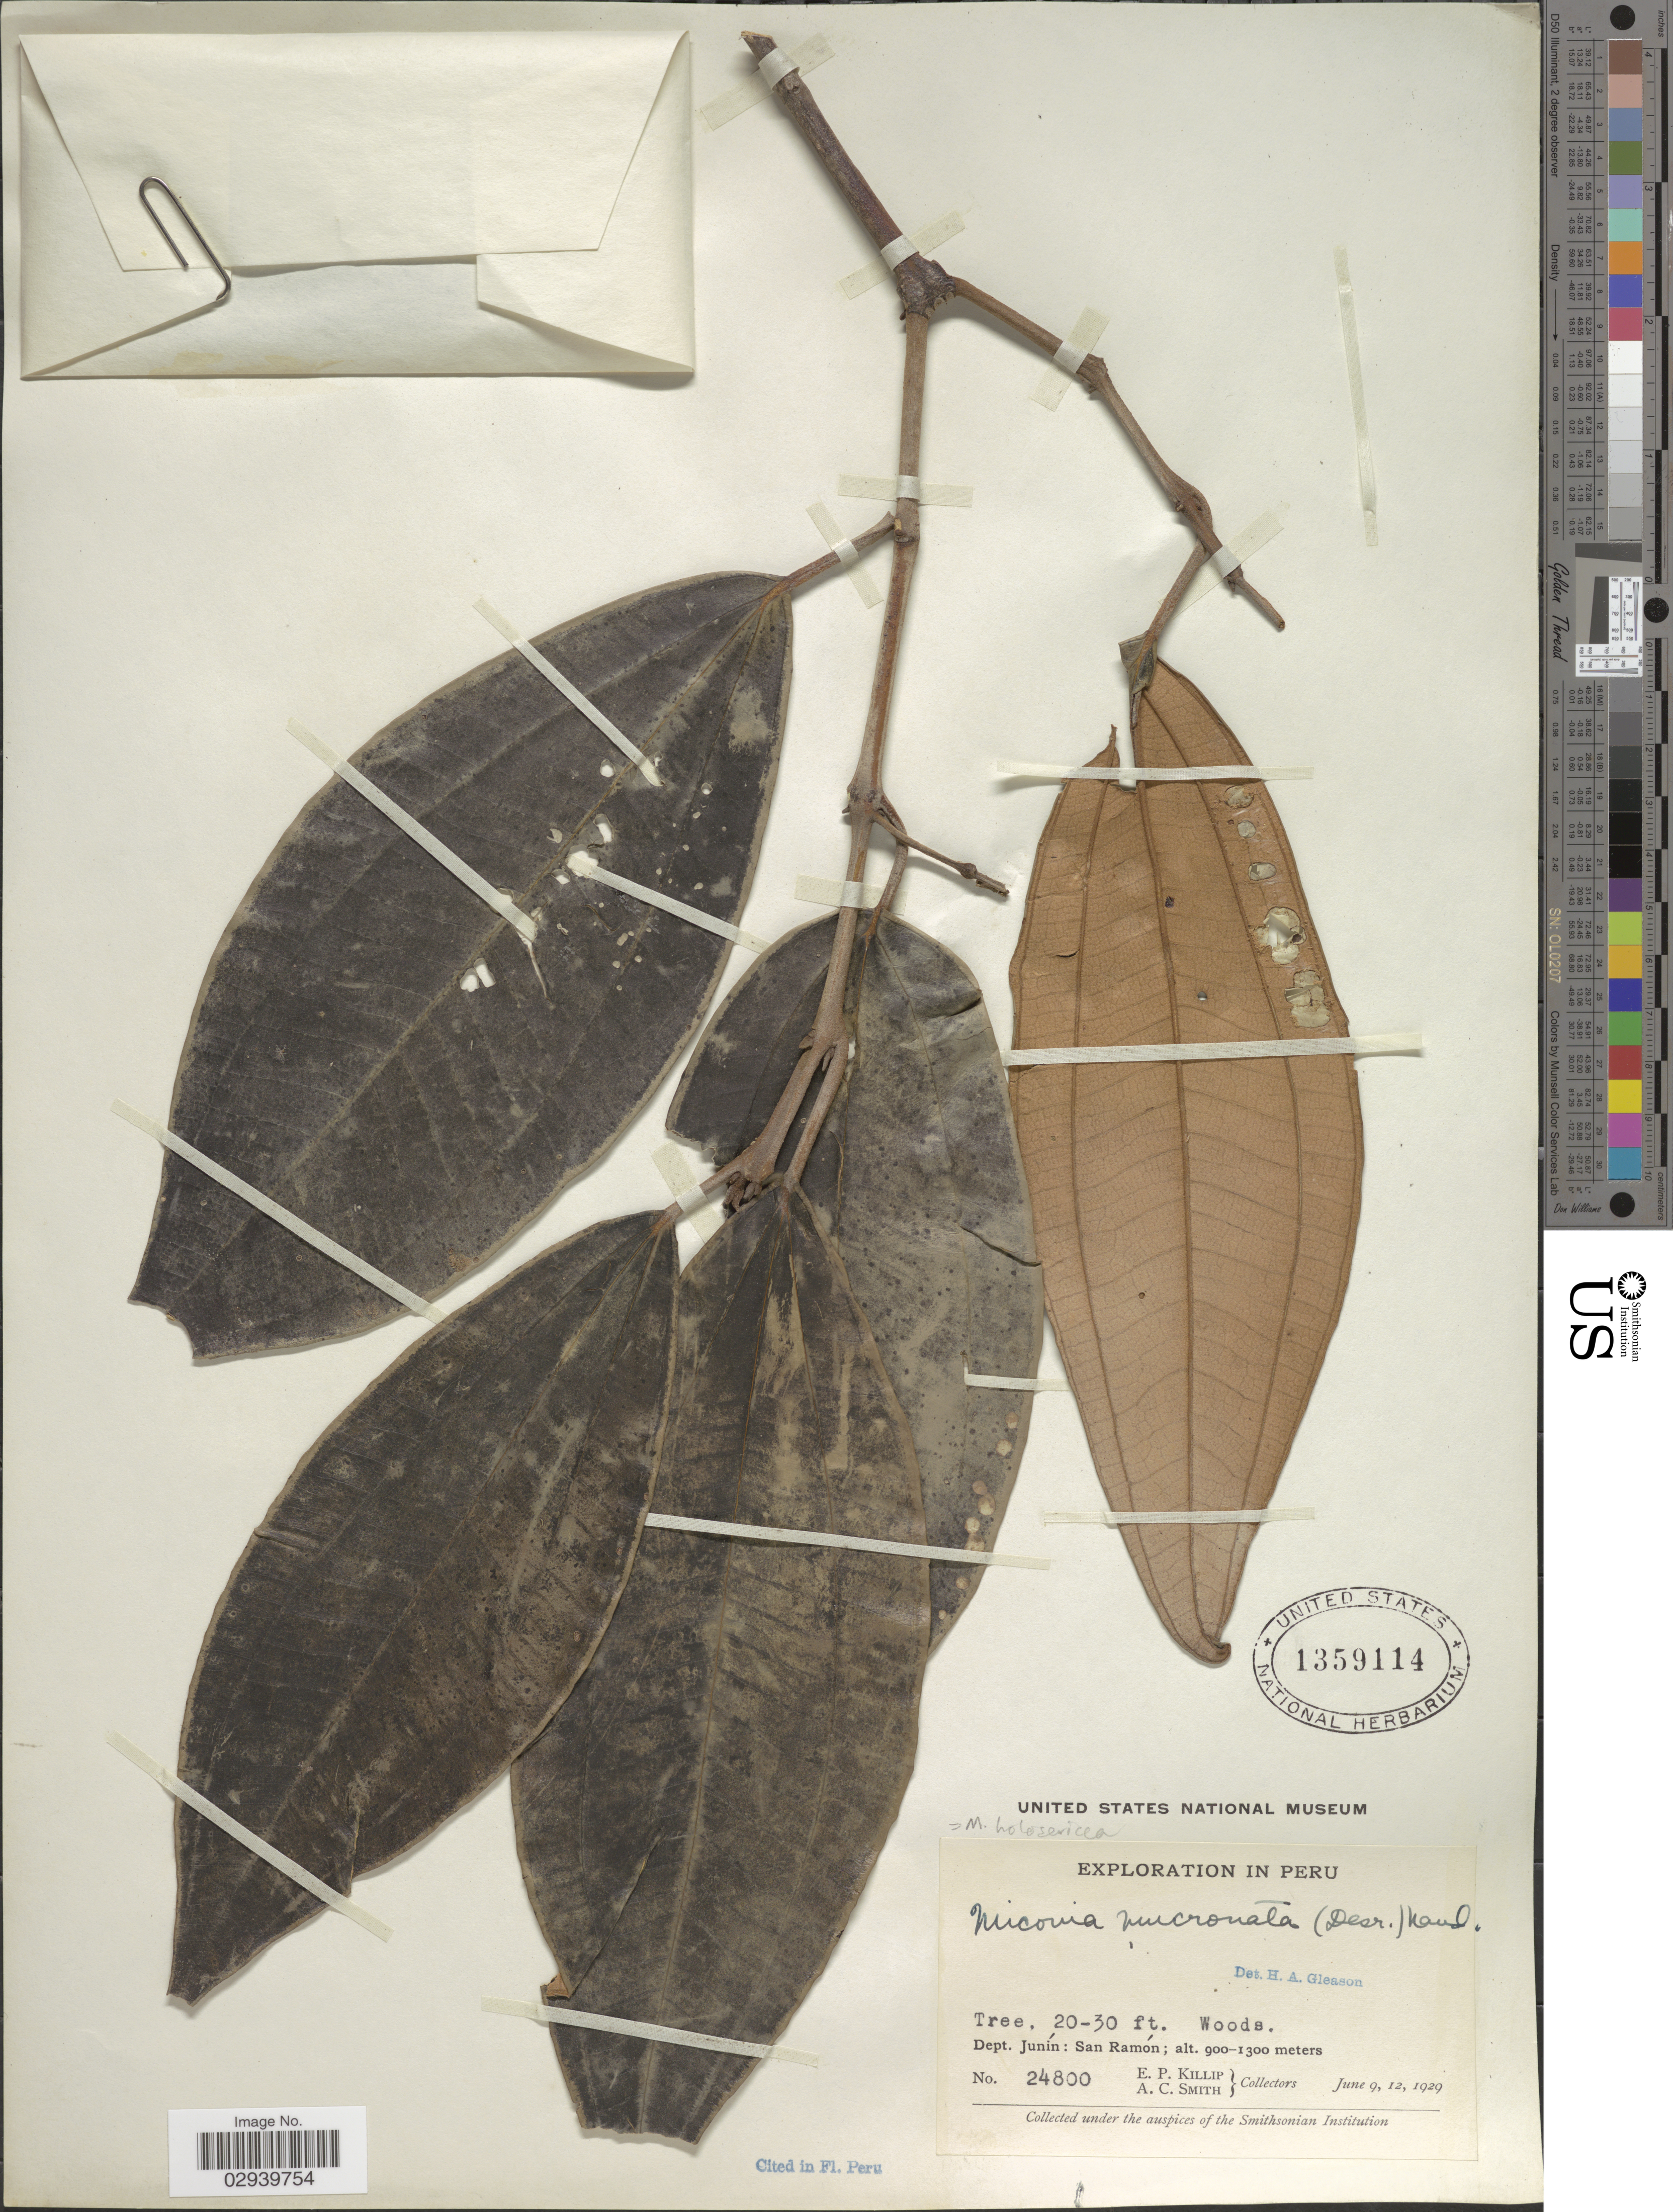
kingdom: Plantae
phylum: Tracheophyta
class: Magnoliopsida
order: Myrtales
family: Melastomataceae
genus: Miconia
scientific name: Miconia holesericea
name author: (L.) DC.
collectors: E. P. Killip & A. C. Smith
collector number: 24800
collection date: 1929-06-09/1929-06-12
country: Peru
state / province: Junín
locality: Dept. Junín: San Ramón.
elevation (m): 900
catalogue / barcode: US 1359114